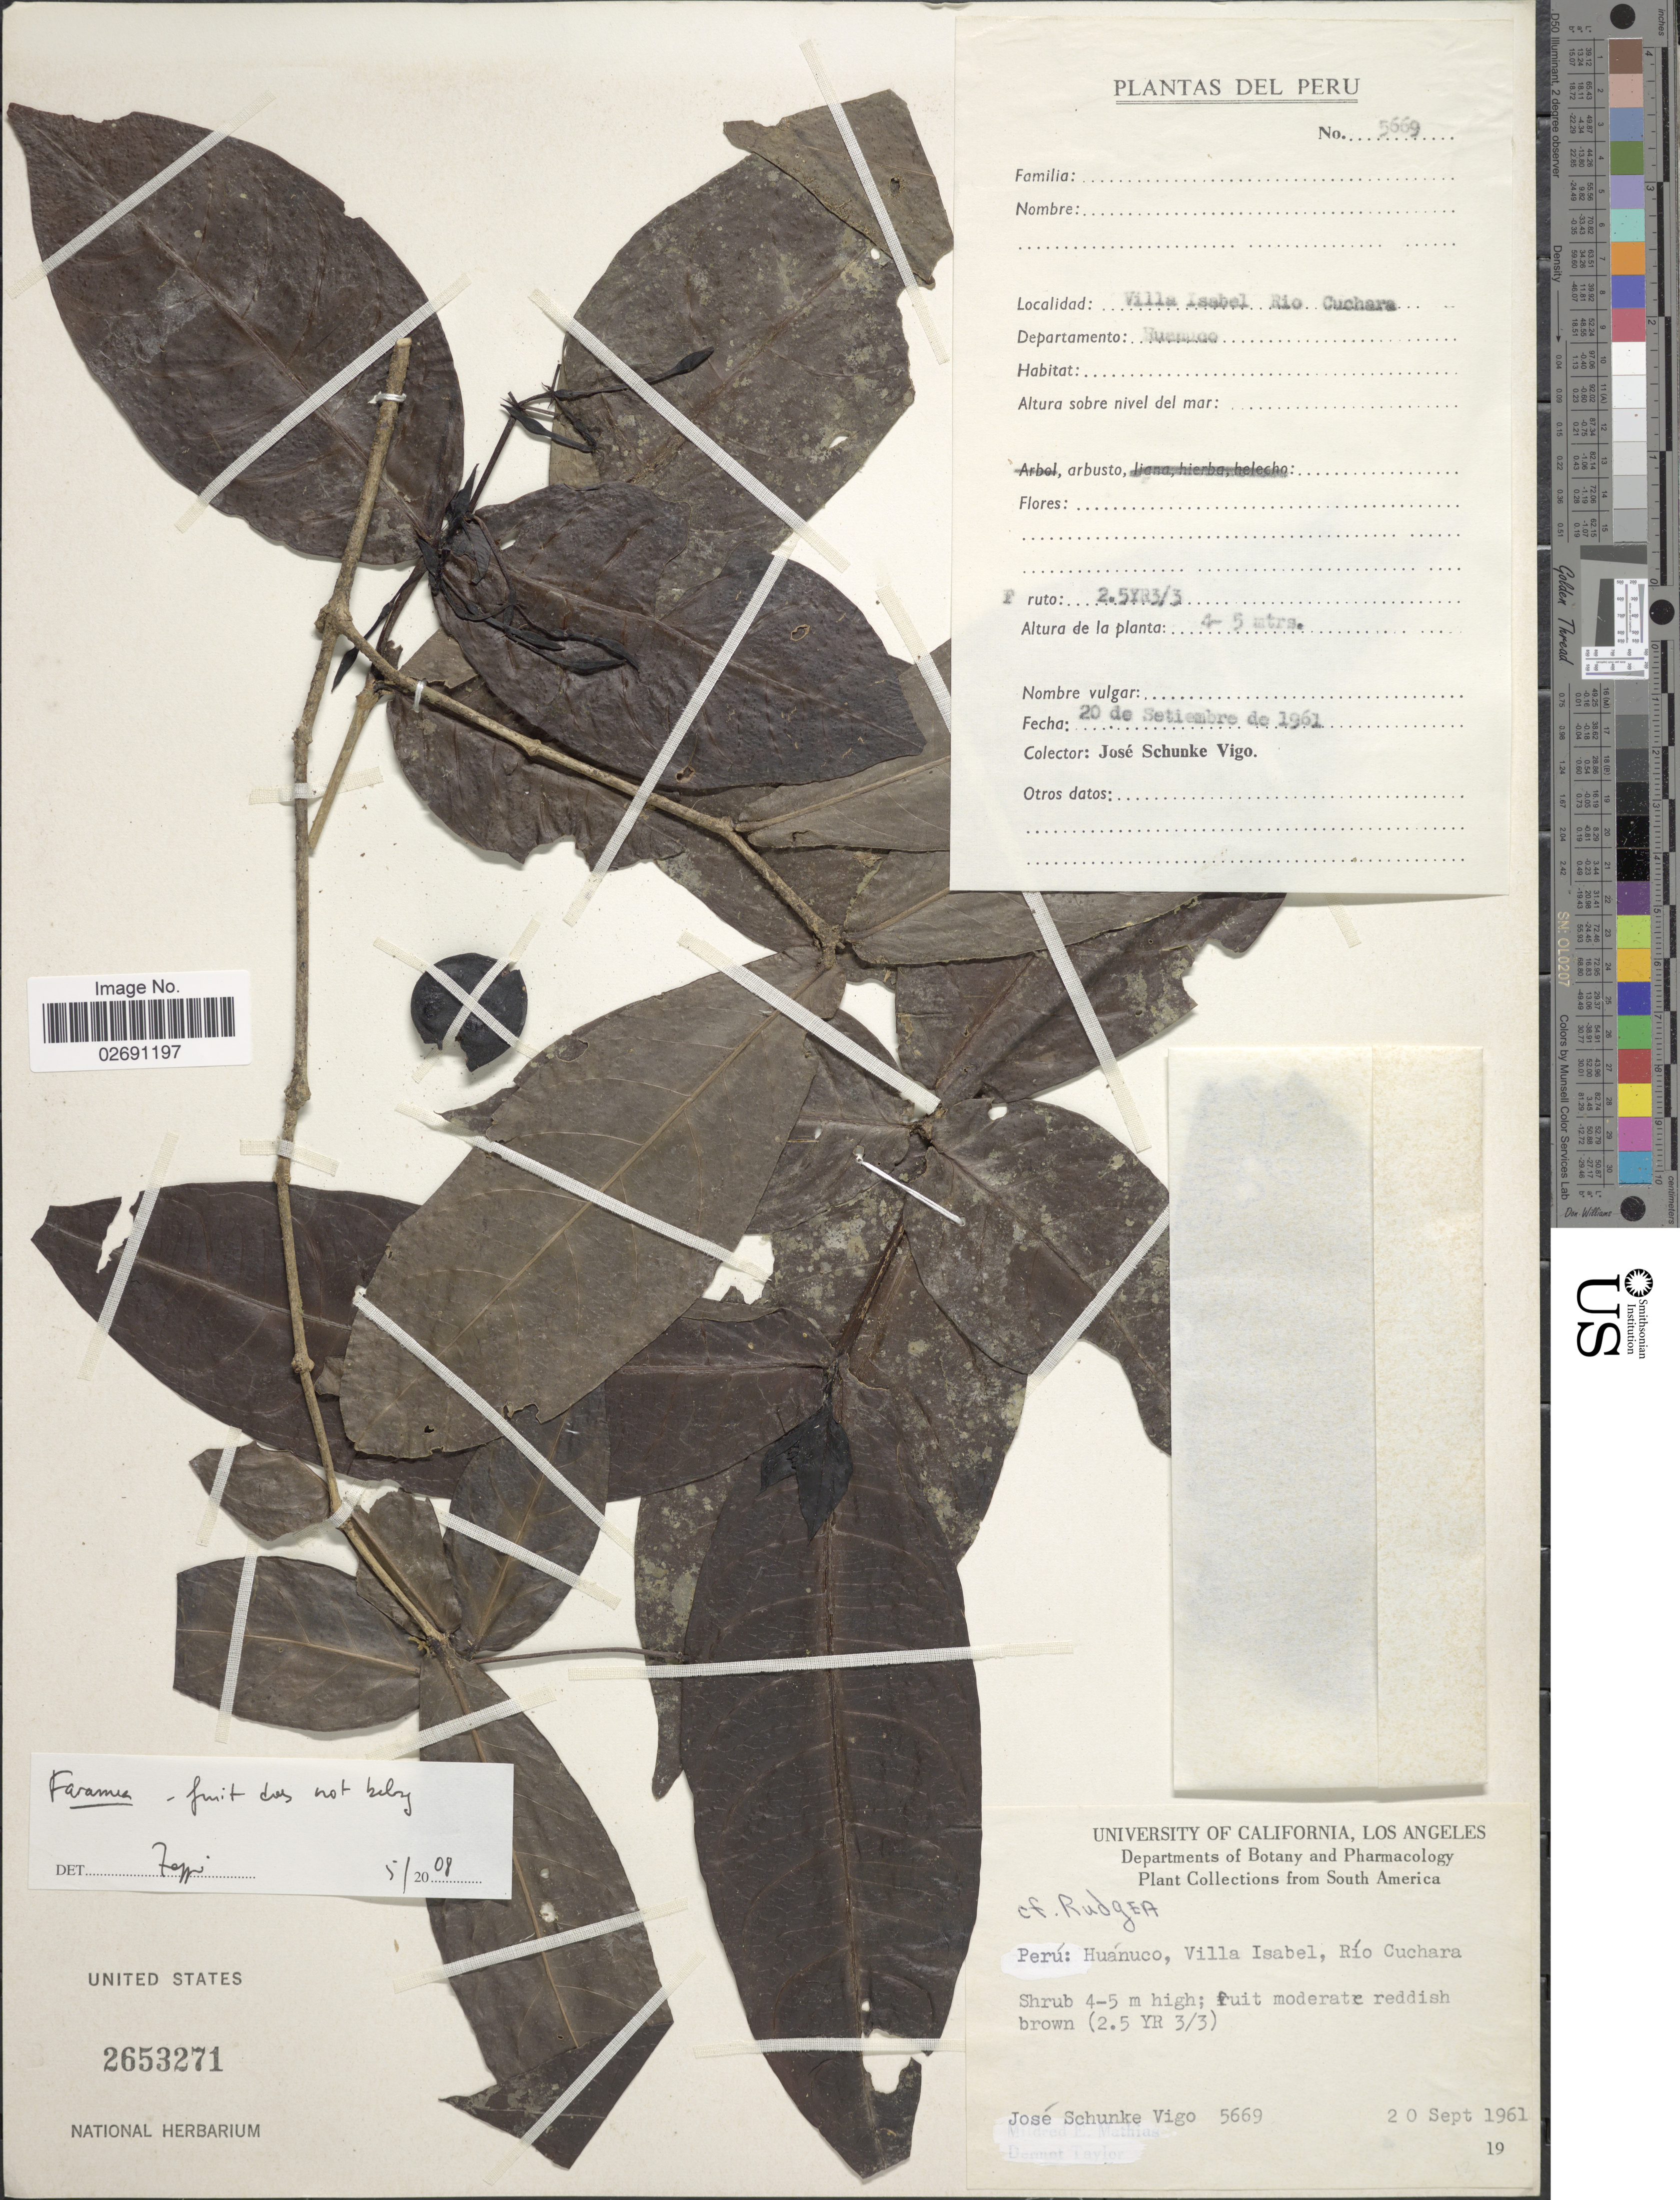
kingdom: Plantae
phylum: Tracheophyta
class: Magnoliopsida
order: Gentianales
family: Rubiaceae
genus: Faramea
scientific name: Faramea sp.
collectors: J. Schunke Vigo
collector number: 5669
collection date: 1961-09-20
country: Peru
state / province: Huánuco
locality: Villa Isabel, Rio Cuchara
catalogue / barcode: US 2653271